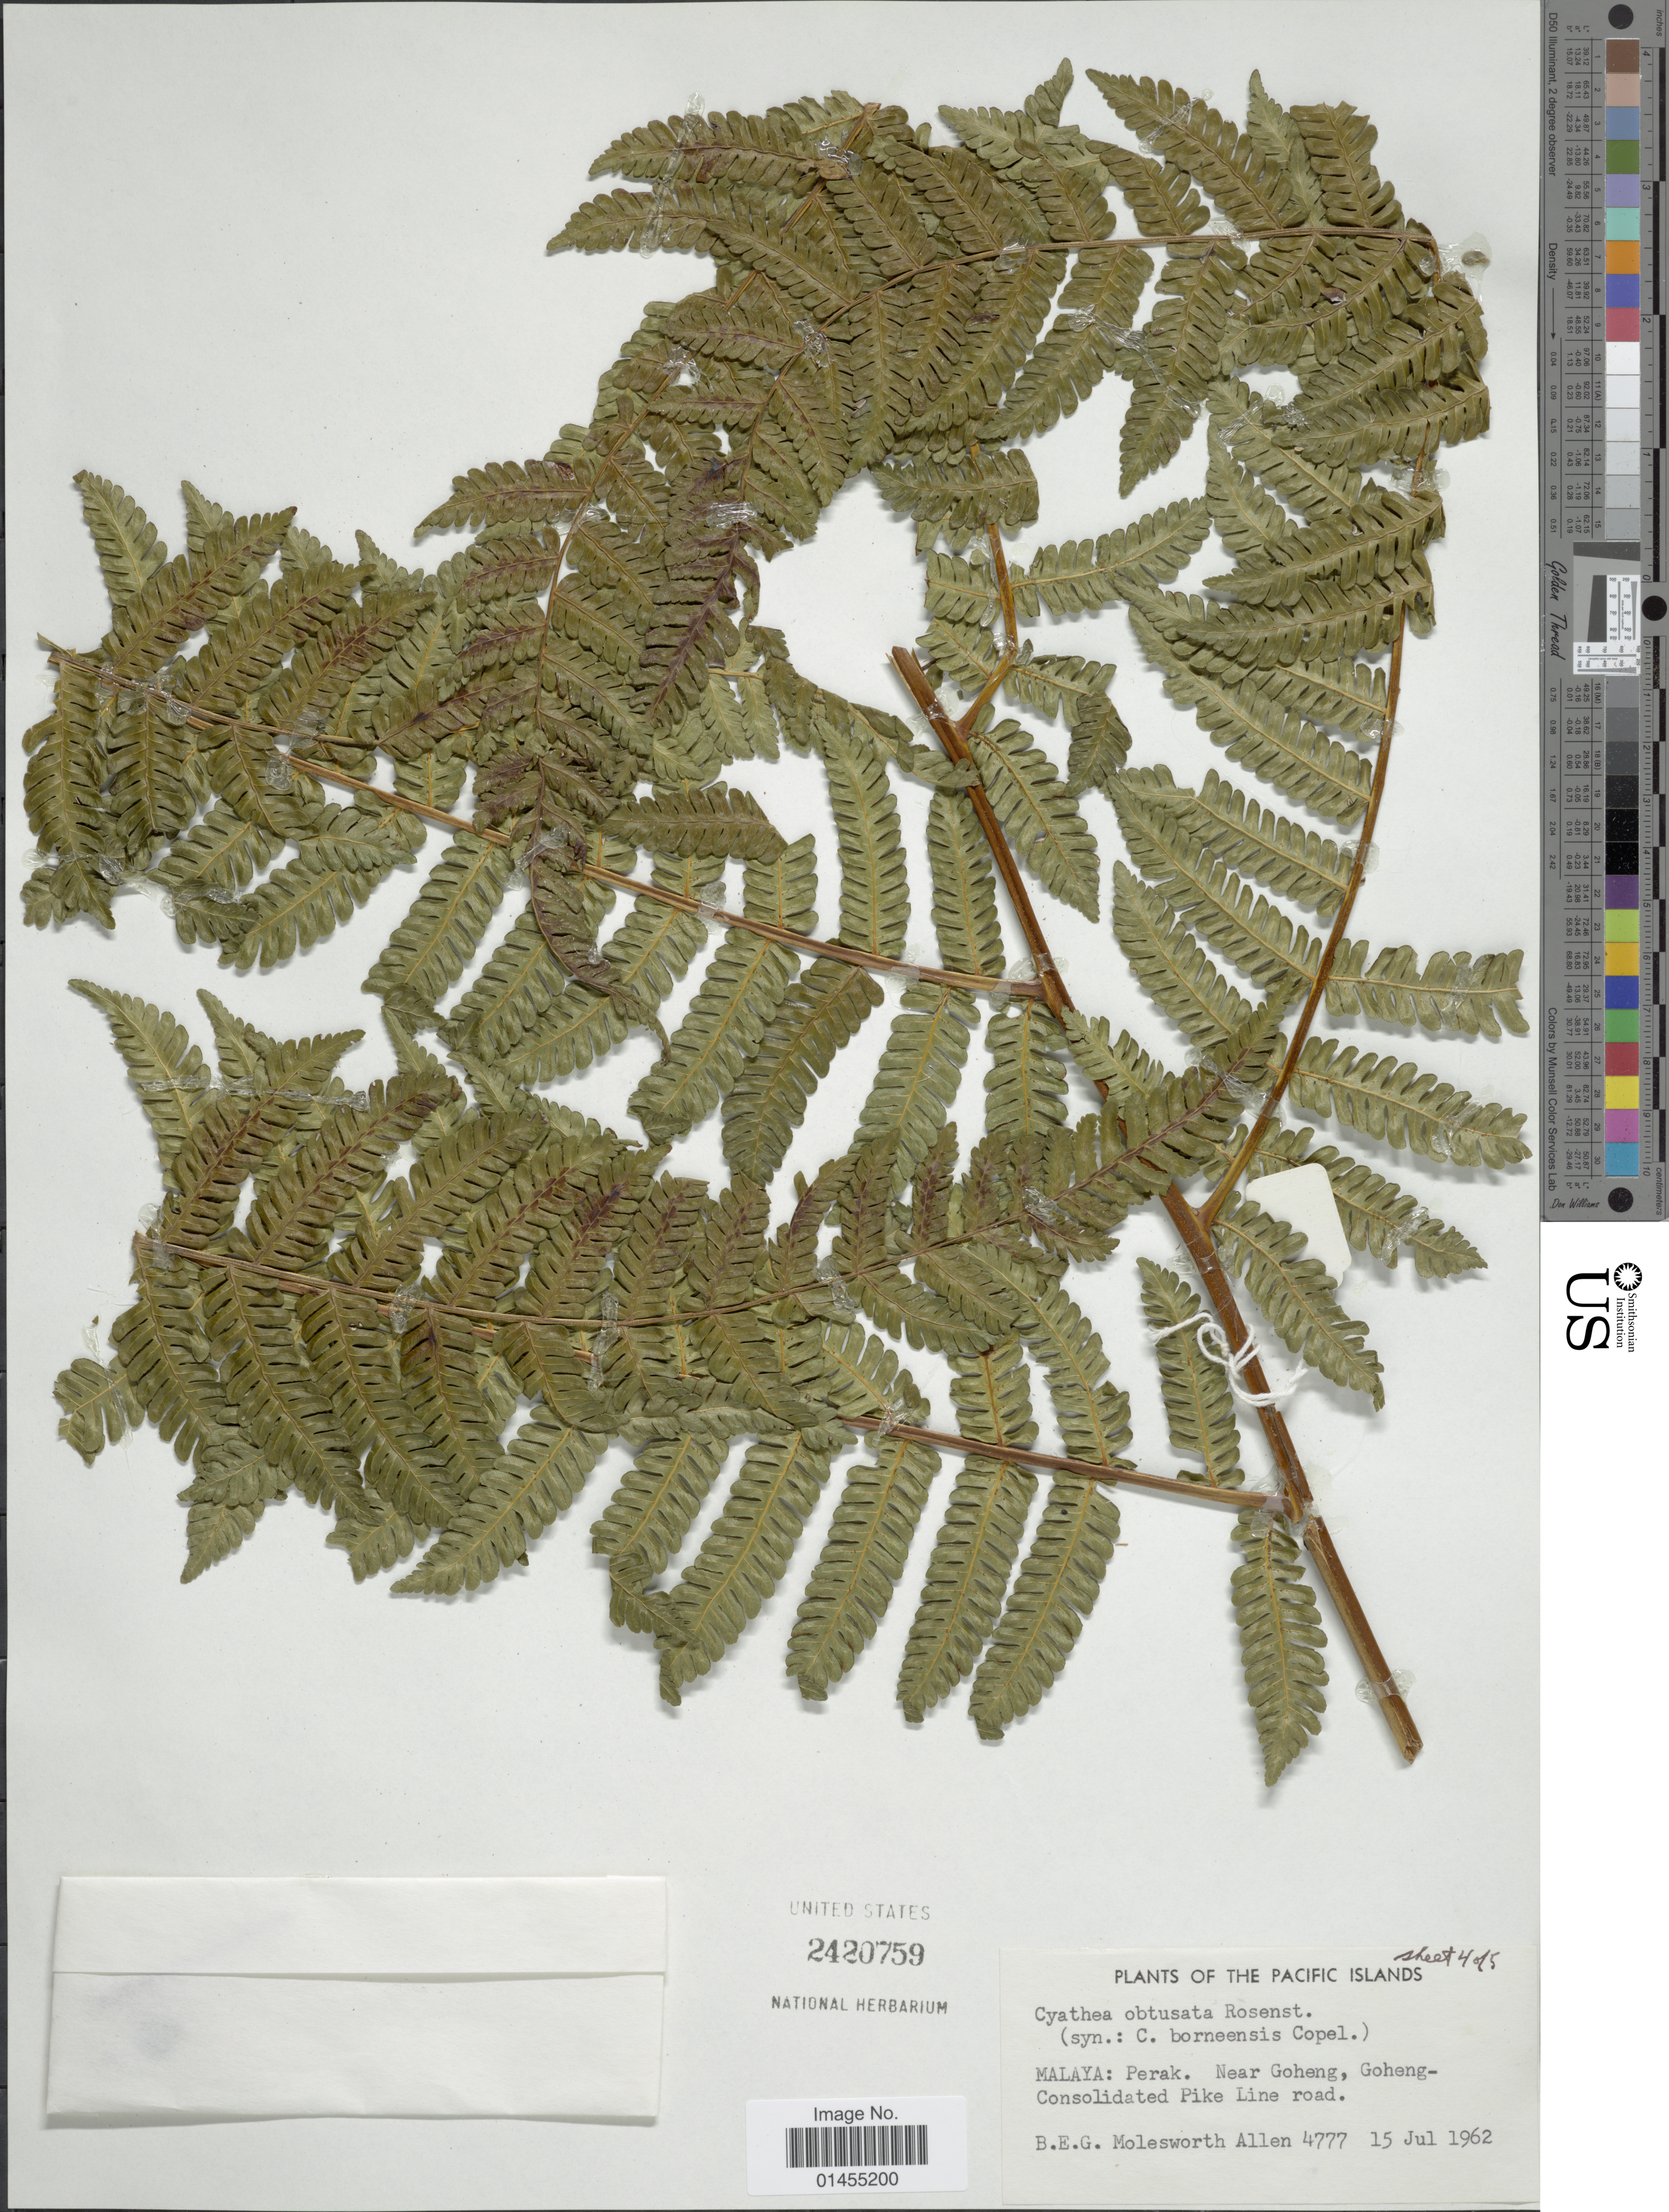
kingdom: Plantae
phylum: Tracheophyta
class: Polypodiopsida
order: Cyatheales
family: Cyatheaceae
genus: Alsophila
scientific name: Alsophila borneensis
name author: (Copel.) R.M. Tryon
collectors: B. E. G. Molesworth-Allen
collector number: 4777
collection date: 1962-07-15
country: Malaysia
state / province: Perak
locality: Malaya, The Pacific Islands, Near Goheng, Goheng-Consolidated Pike Line road.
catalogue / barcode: US 2420759